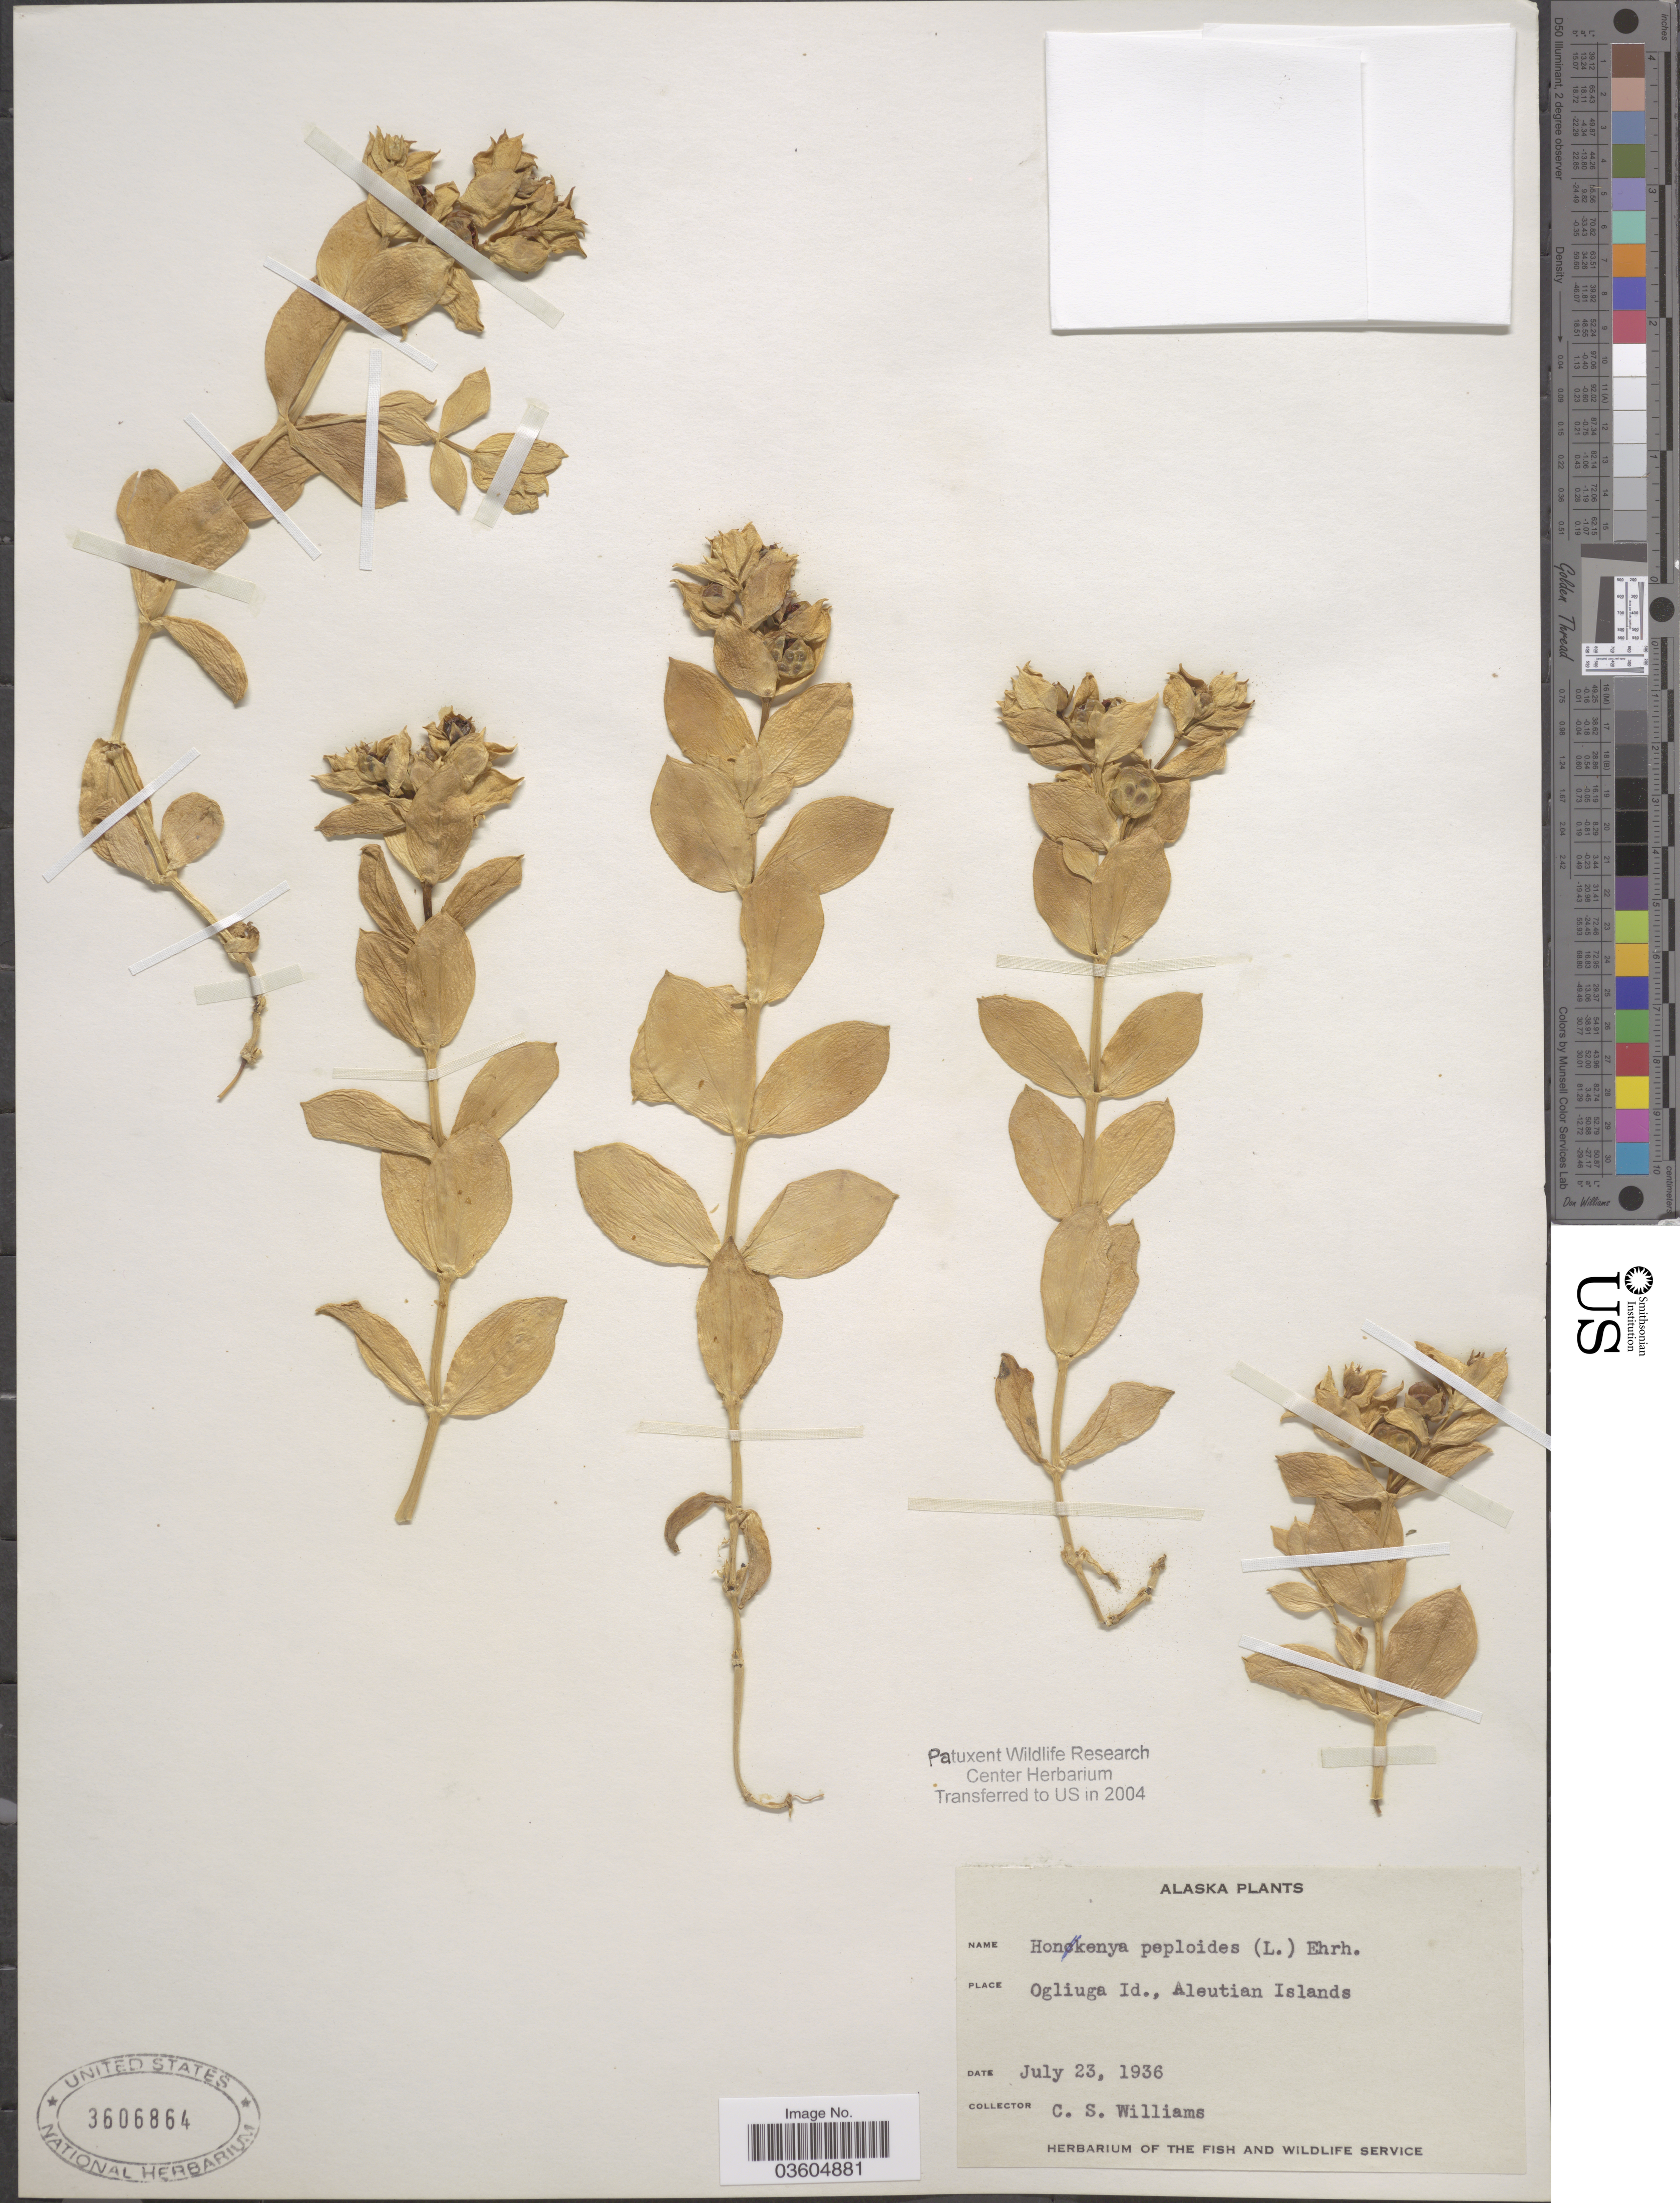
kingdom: Plantae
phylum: Tracheophyta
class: Magnoliopsida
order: Caryophyllales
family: Caryophyllaceae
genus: Honckenya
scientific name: Honckenya peploides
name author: (L.) Ehrh.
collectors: C. Williams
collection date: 1936-07-23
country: United States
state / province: Alaska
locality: Ogliuga Id., Aleutian Islands.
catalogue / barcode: US 3606864